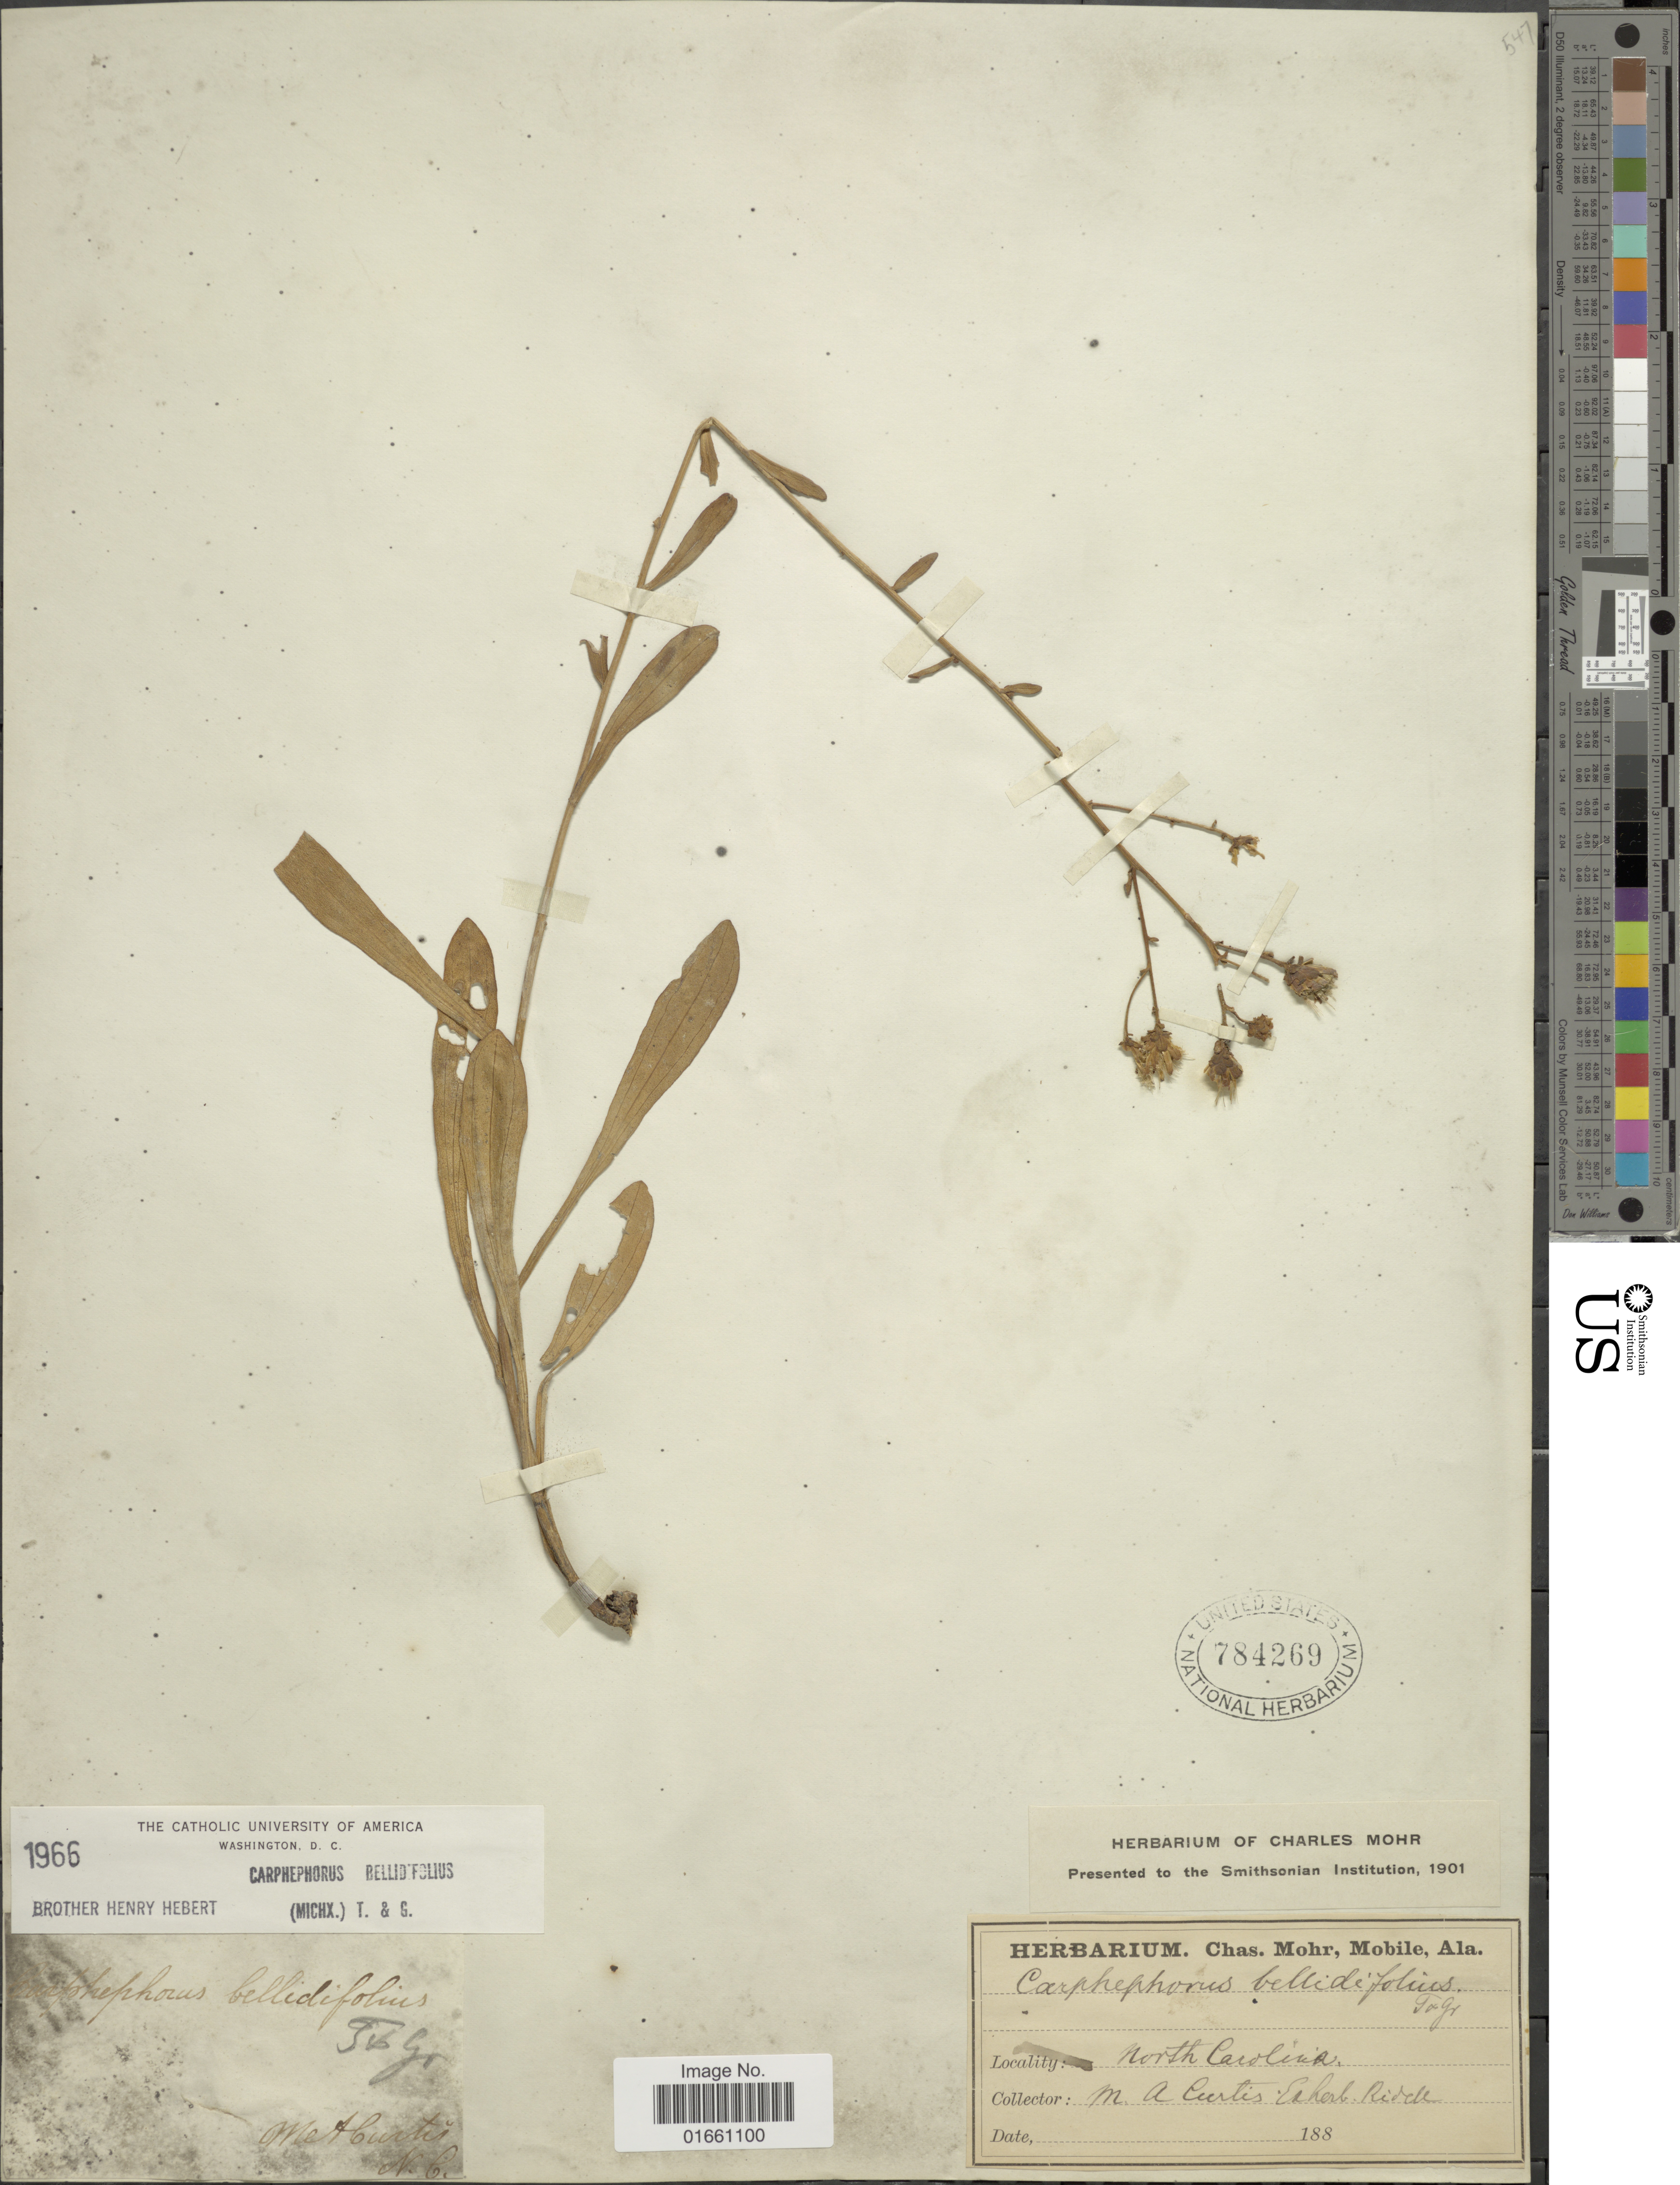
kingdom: Plantae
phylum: Tracheophyta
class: Magnoliopsida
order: Asterales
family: Asteraceae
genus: Carphephorus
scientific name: Carphephorus bellidifolius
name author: (Michx.) Torr. & A. Gray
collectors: M. A. Curtis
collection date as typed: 188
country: United States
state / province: North Carolina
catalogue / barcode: US 784269